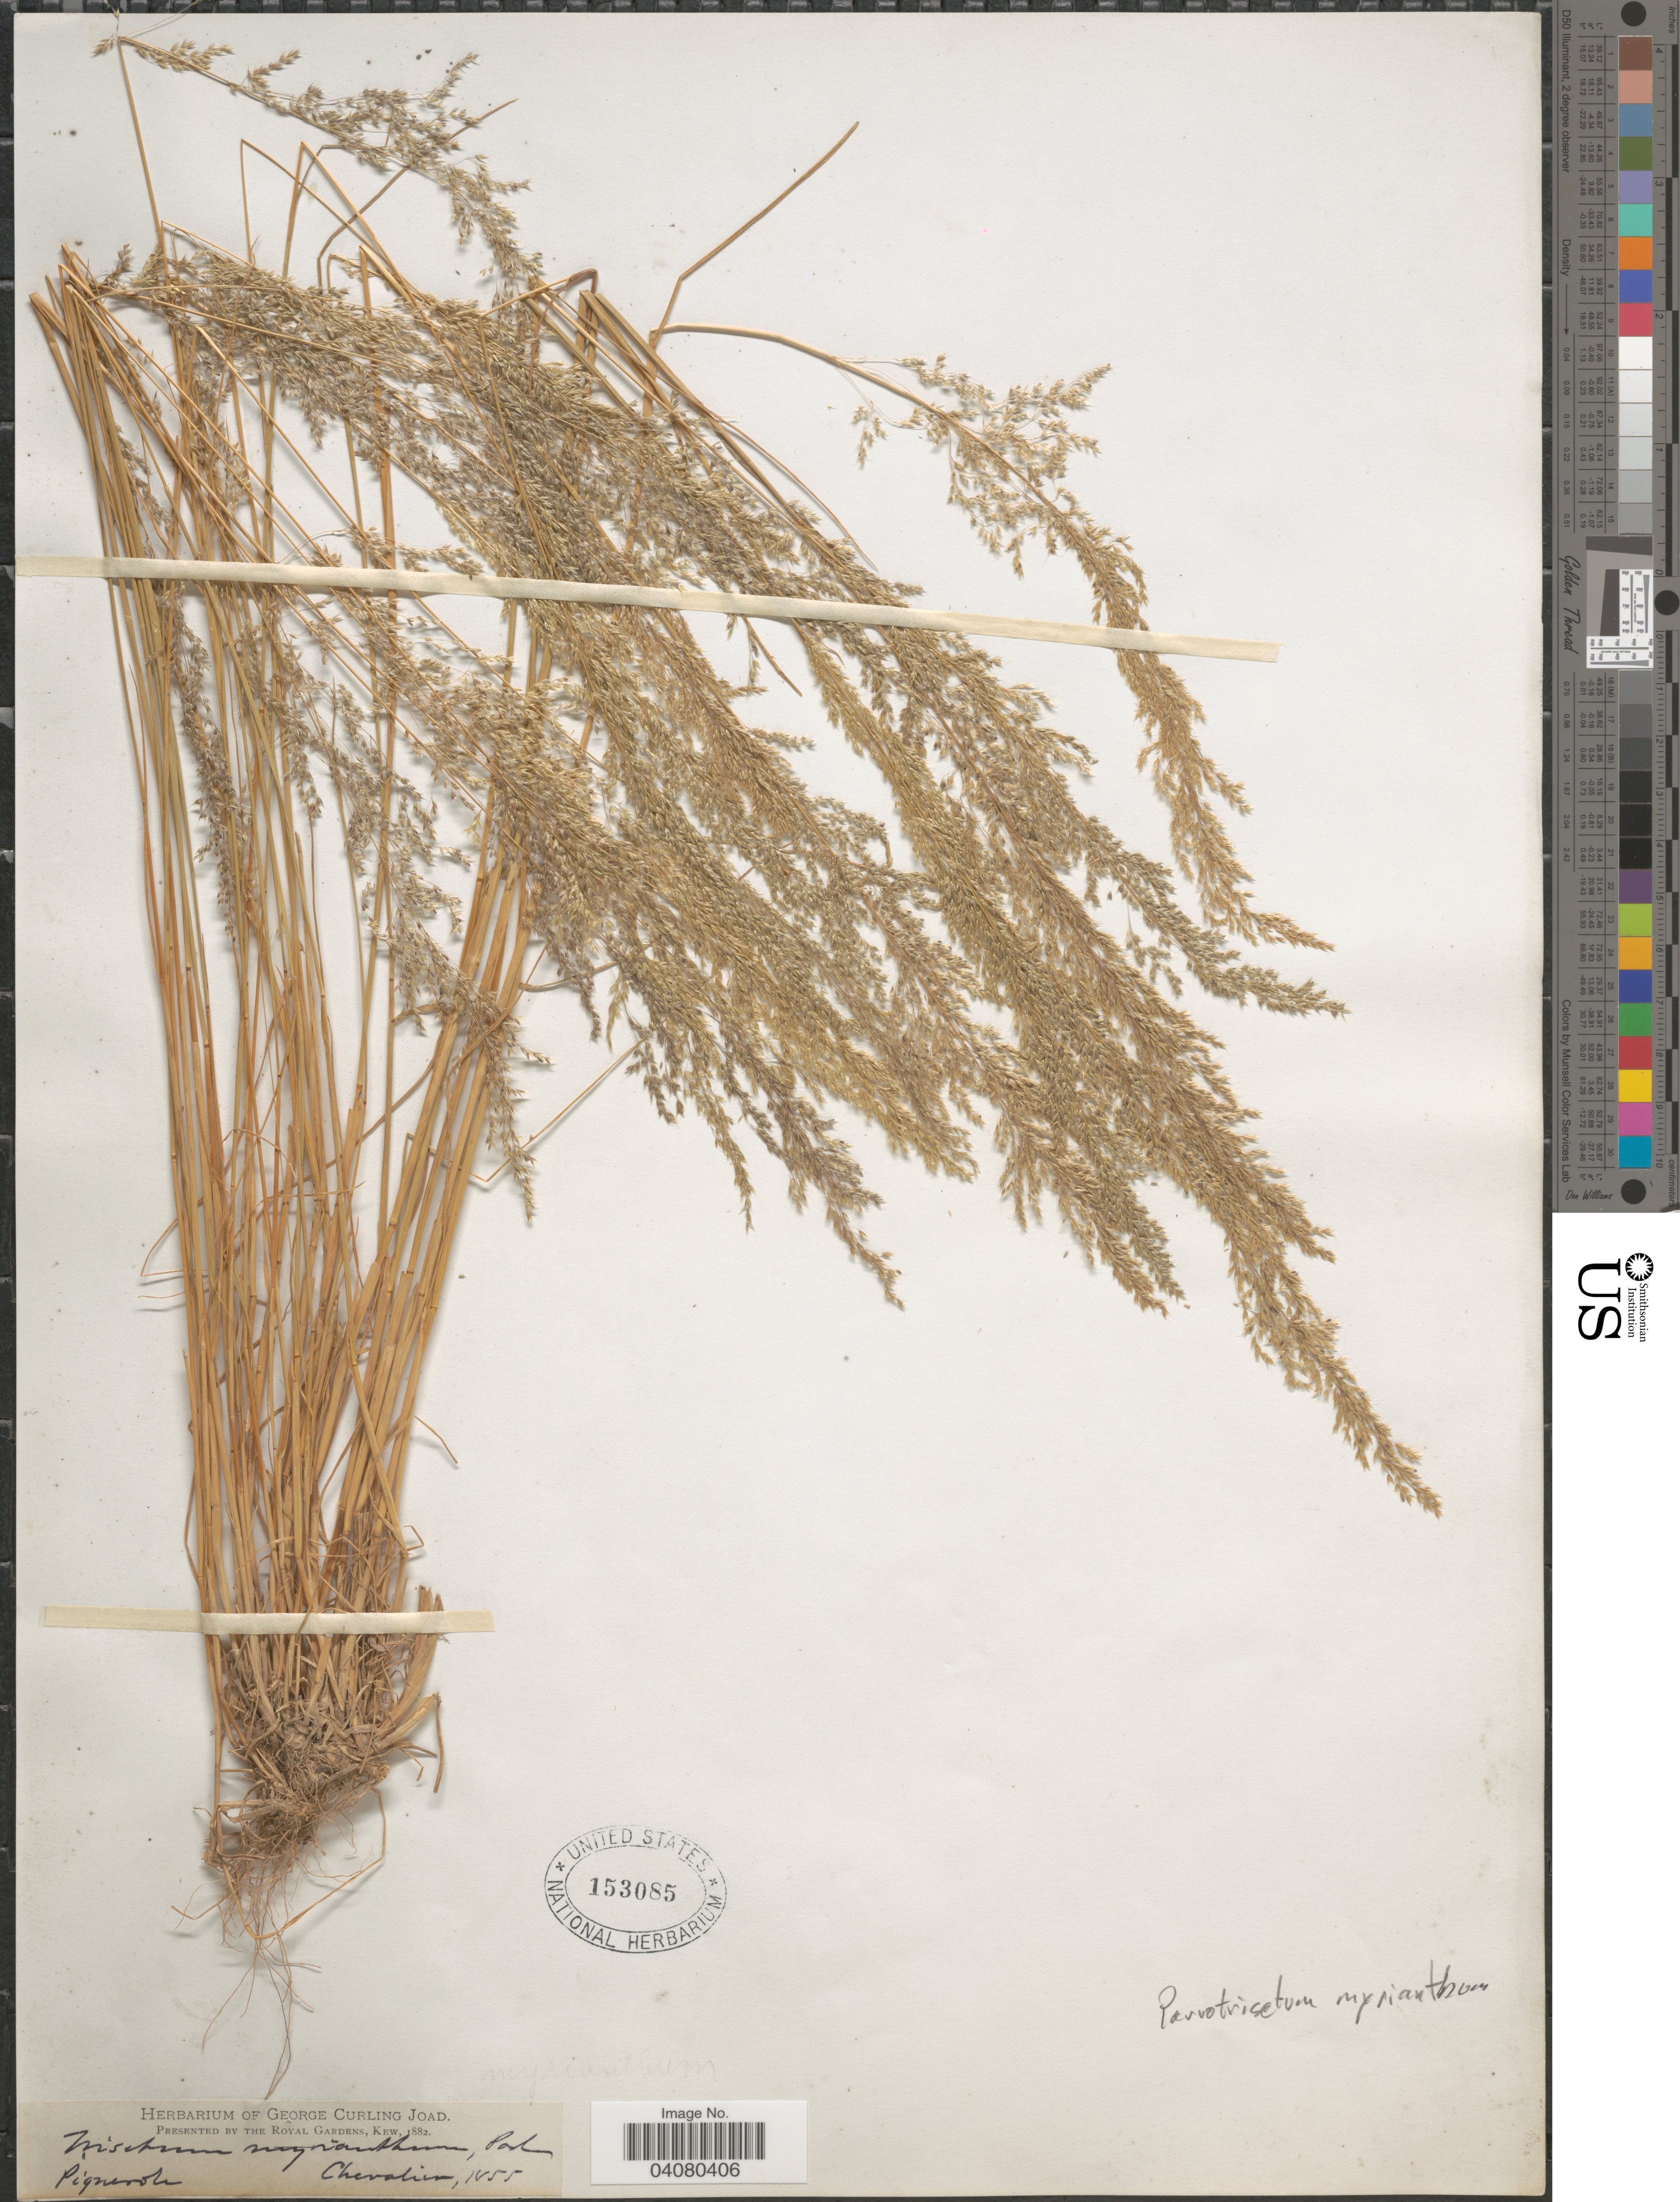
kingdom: Plantae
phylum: Tracheophyta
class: Liliopsida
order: Poales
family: Poaceae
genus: Parvotrisetum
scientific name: Parvotrisetum myrianthum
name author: (Bertol.) Chrtek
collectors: Chevalier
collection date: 1855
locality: Pignook [interpreted].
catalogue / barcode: US 153085